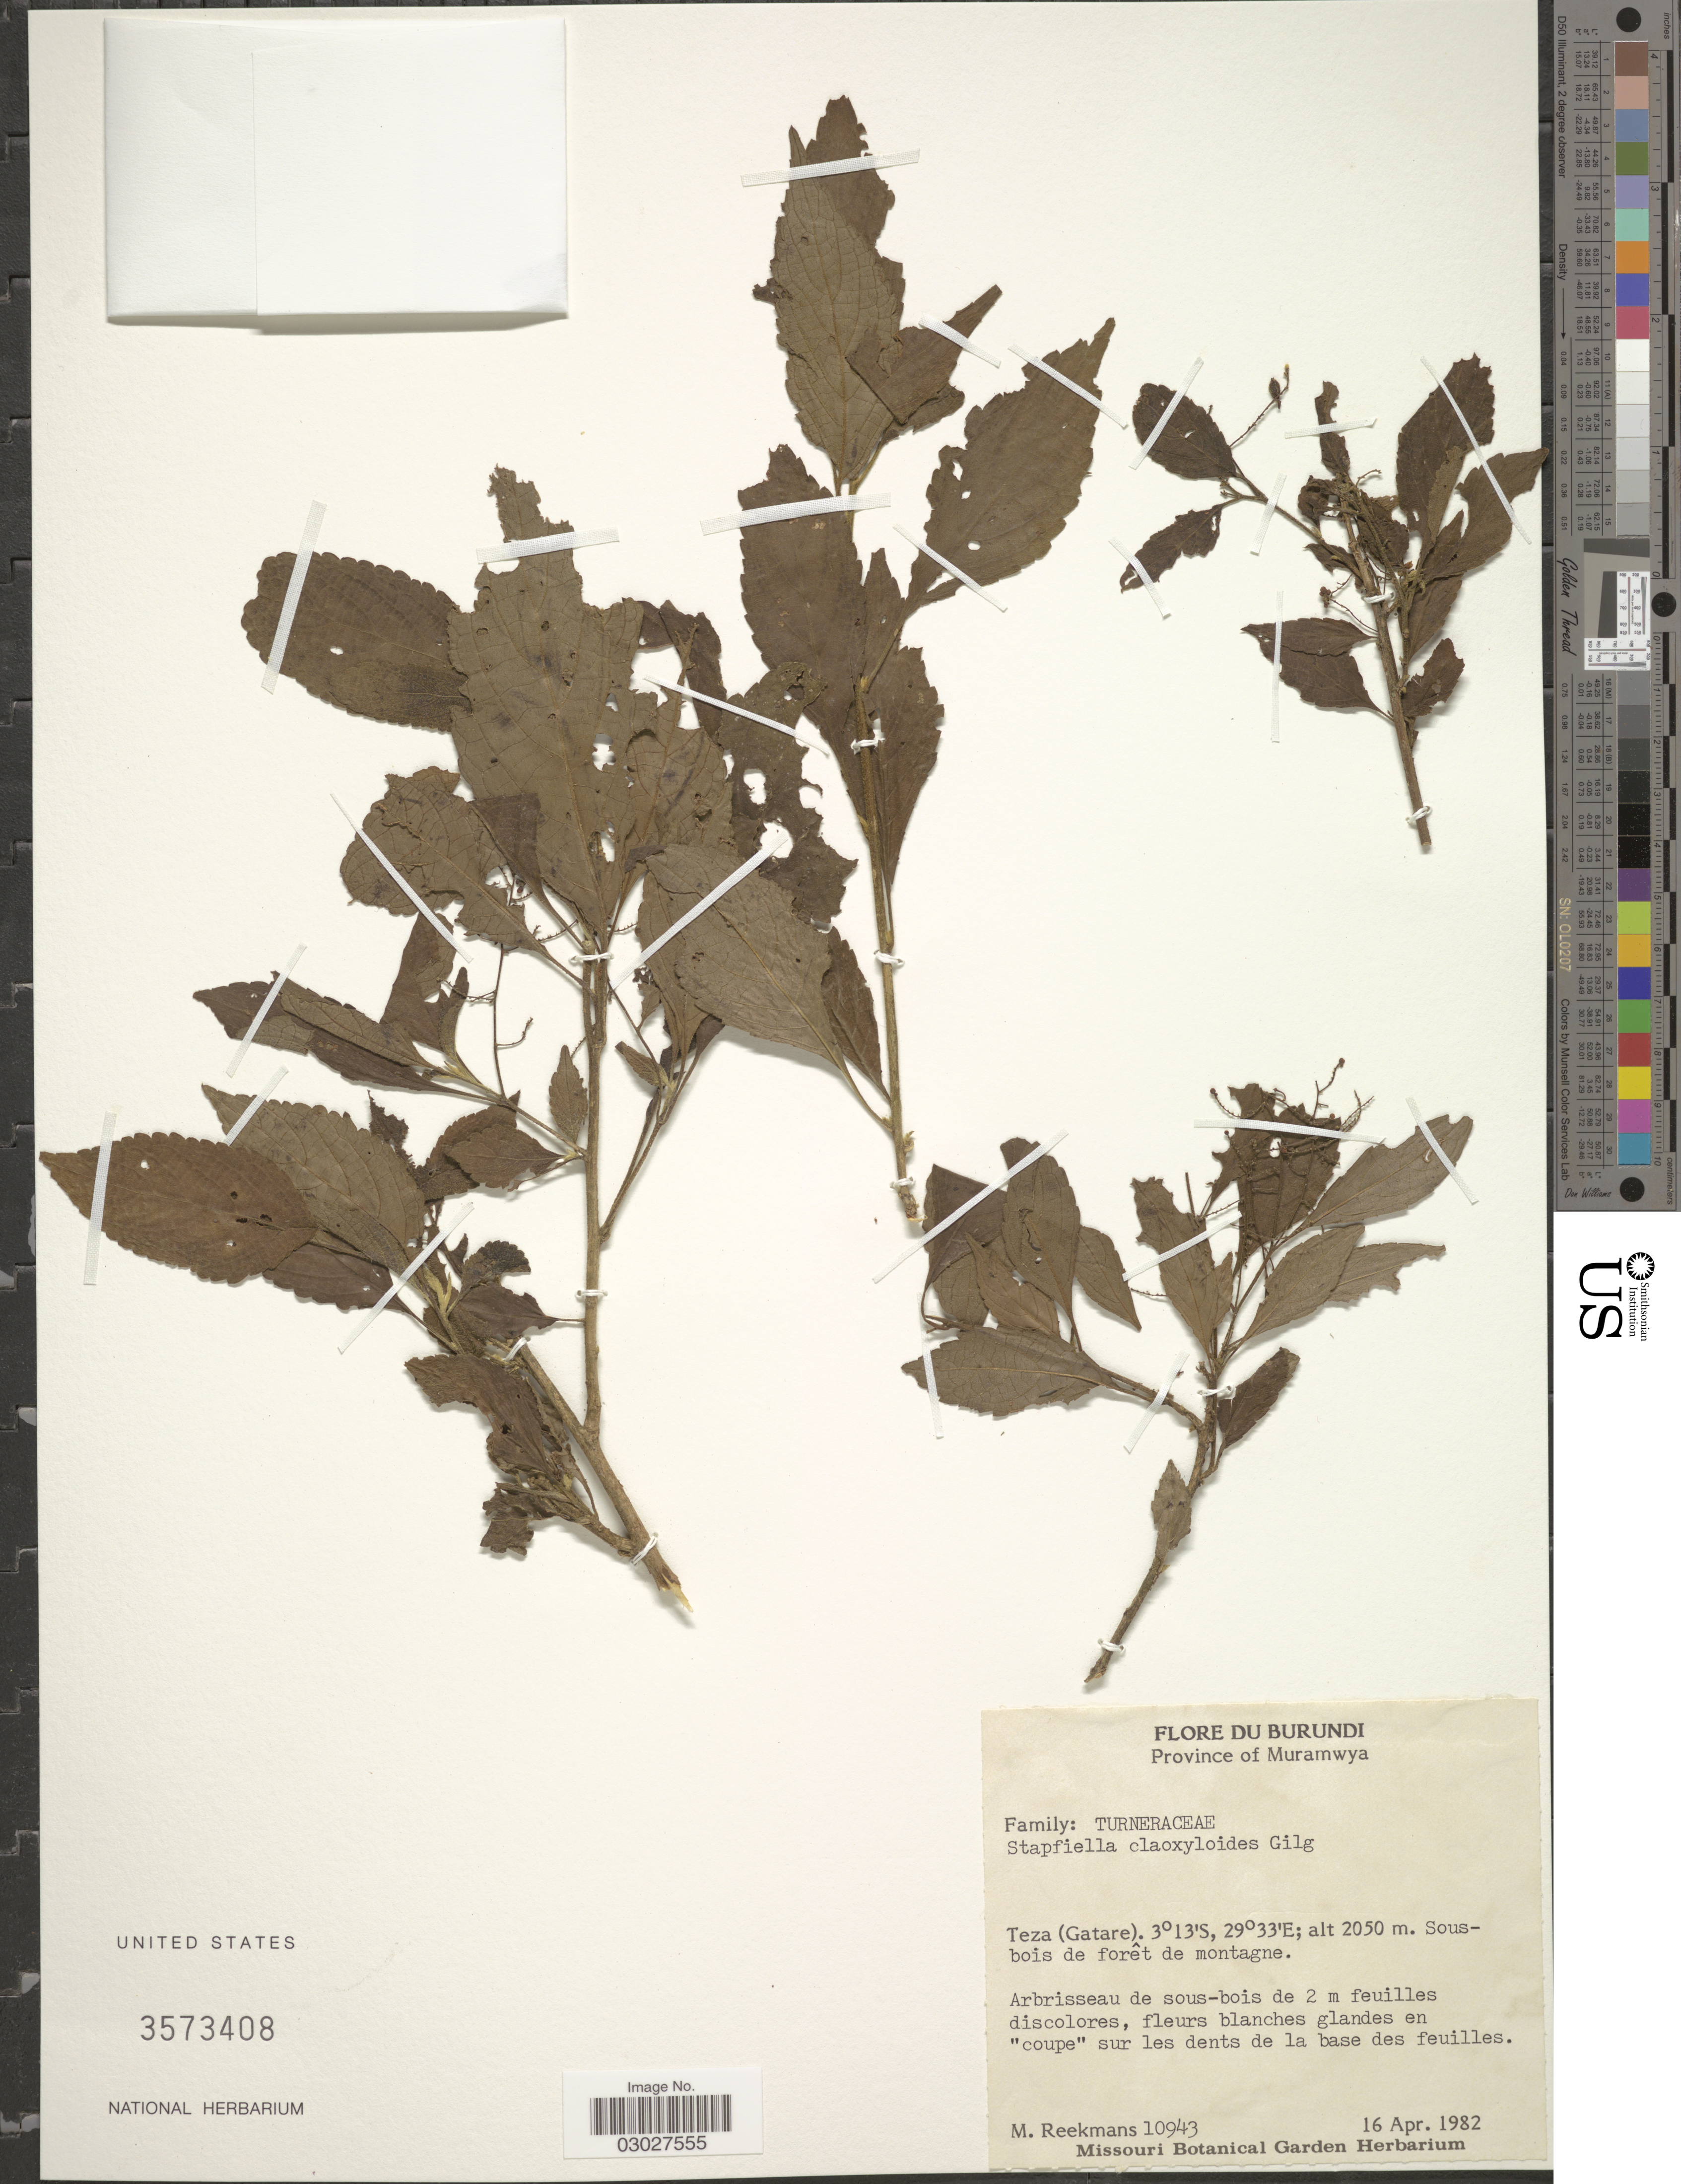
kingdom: Plantae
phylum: Tracheophyta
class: Magnoliopsida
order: Malpighiales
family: Turneraceae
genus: Stapfiella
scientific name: Stapfiella claoxyloides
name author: Gilg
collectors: M. Reekmans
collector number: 10943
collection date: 1982-04-16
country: Burundi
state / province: Muramvya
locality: Province of Muramwya. Teza (Gatare).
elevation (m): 2050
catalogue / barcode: US 3573408